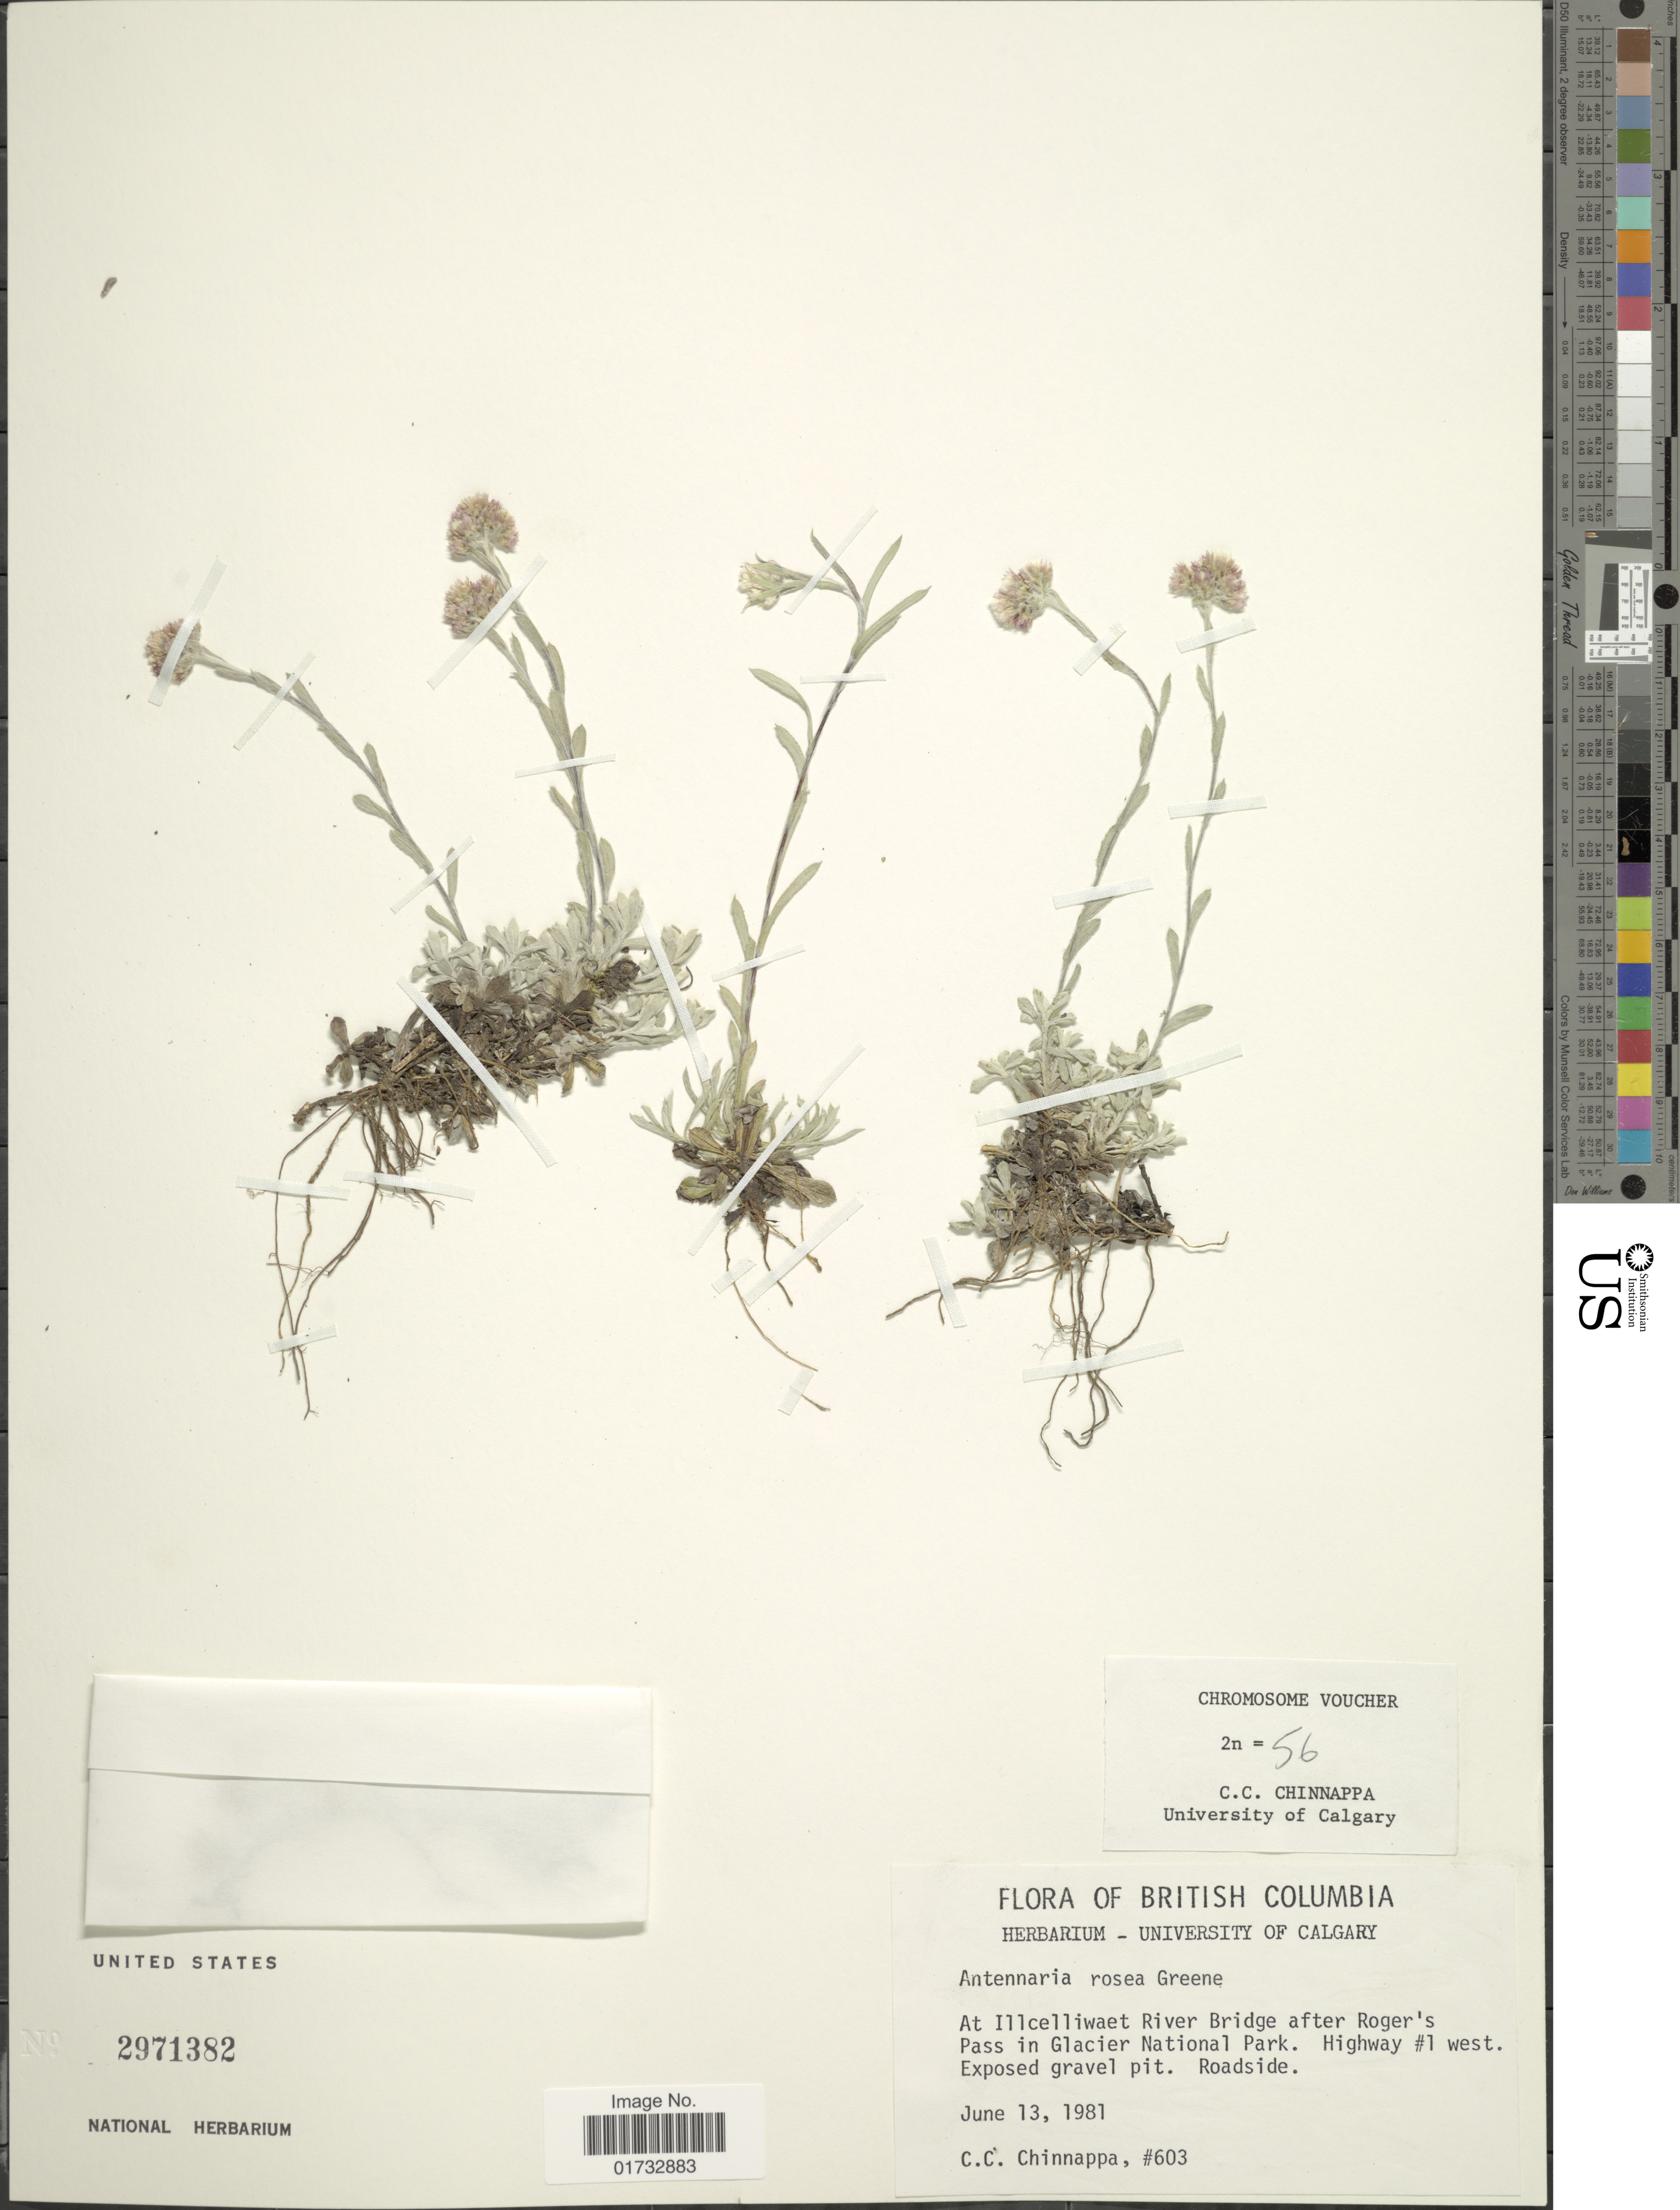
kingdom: Plantae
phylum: Tracheophyta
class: Magnoliopsida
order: Asterales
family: Asteraceae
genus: Antennaria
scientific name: Antennaria rosea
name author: Greene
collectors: C. Chinnappa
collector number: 603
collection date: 1981-06-13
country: Canada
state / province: British Columbia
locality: At Illcelliwaet River Bridge after Roger's Pass in Glacier National Park, Highway #1 west, exposed gravel pit, Roadside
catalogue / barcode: US 2971382